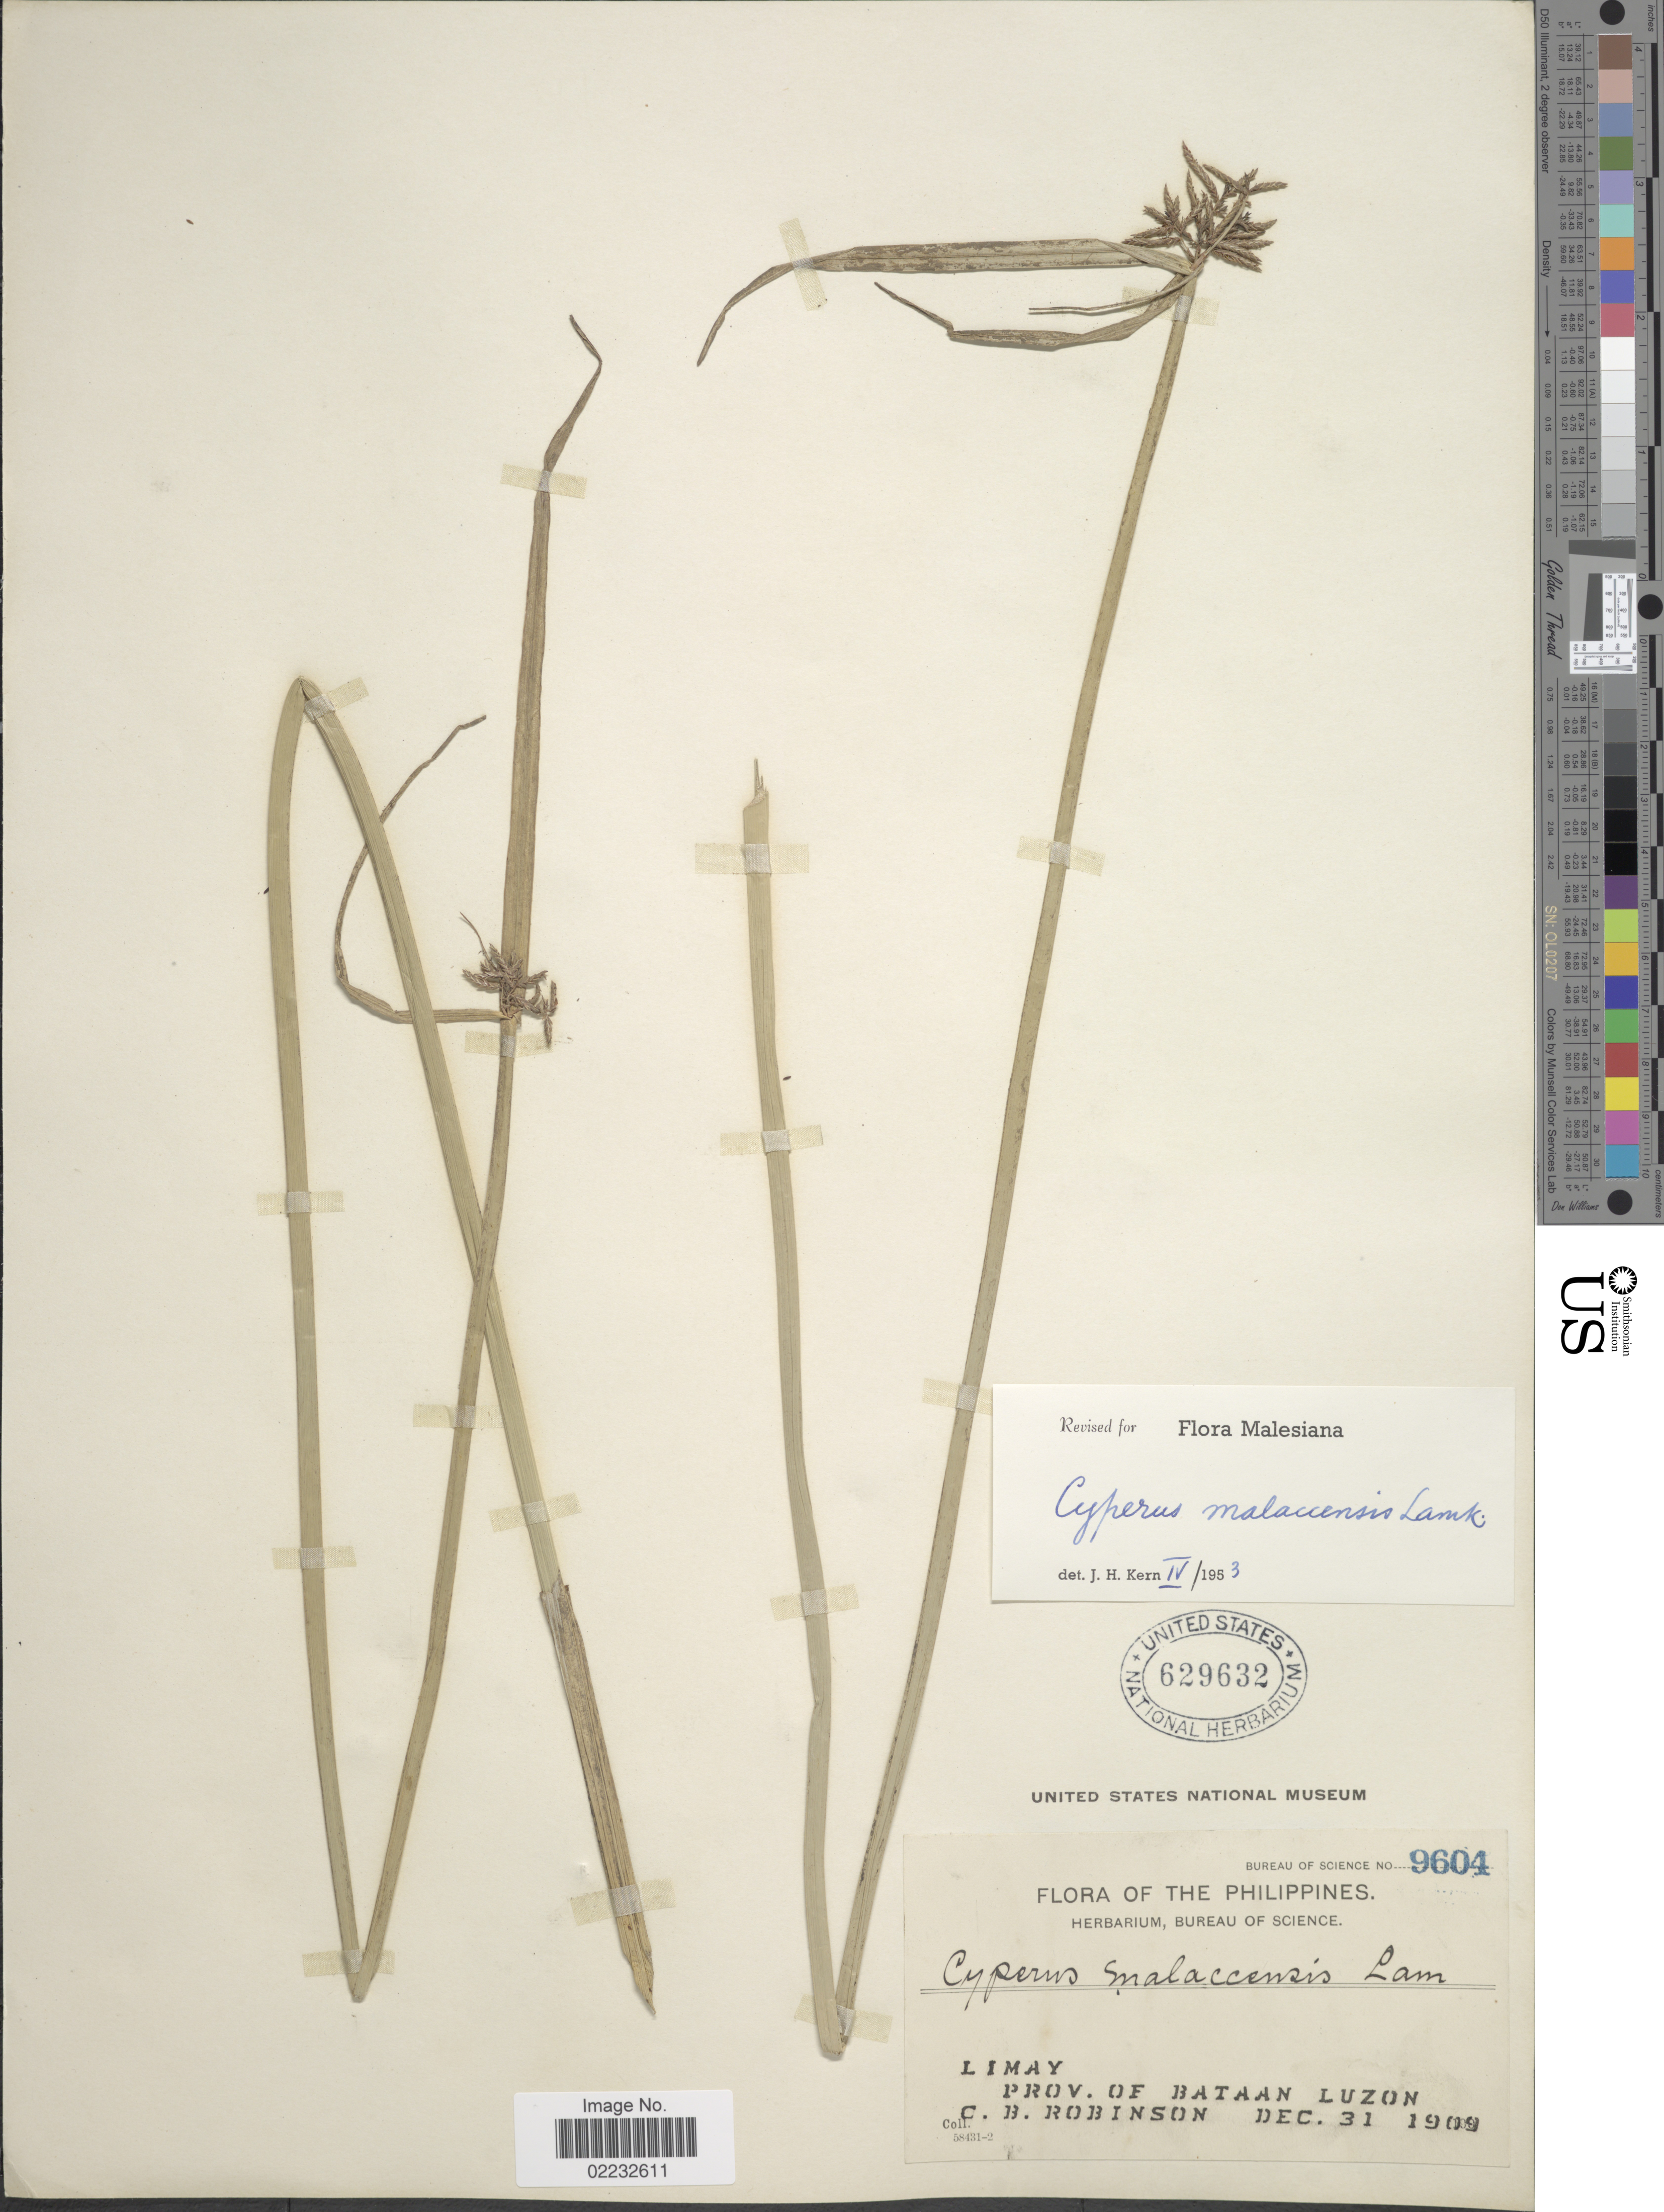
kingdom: Plantae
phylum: Tracheophyta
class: Liliopsida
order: Poales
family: Cyperaceae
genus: Cyperus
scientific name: Cyperus malaccensis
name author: Lam.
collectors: C. Robinson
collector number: Bureau of Science 9604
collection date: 1909-12-31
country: Philippines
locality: Limay. Prov. of Bataan, Luzon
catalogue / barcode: US 629632